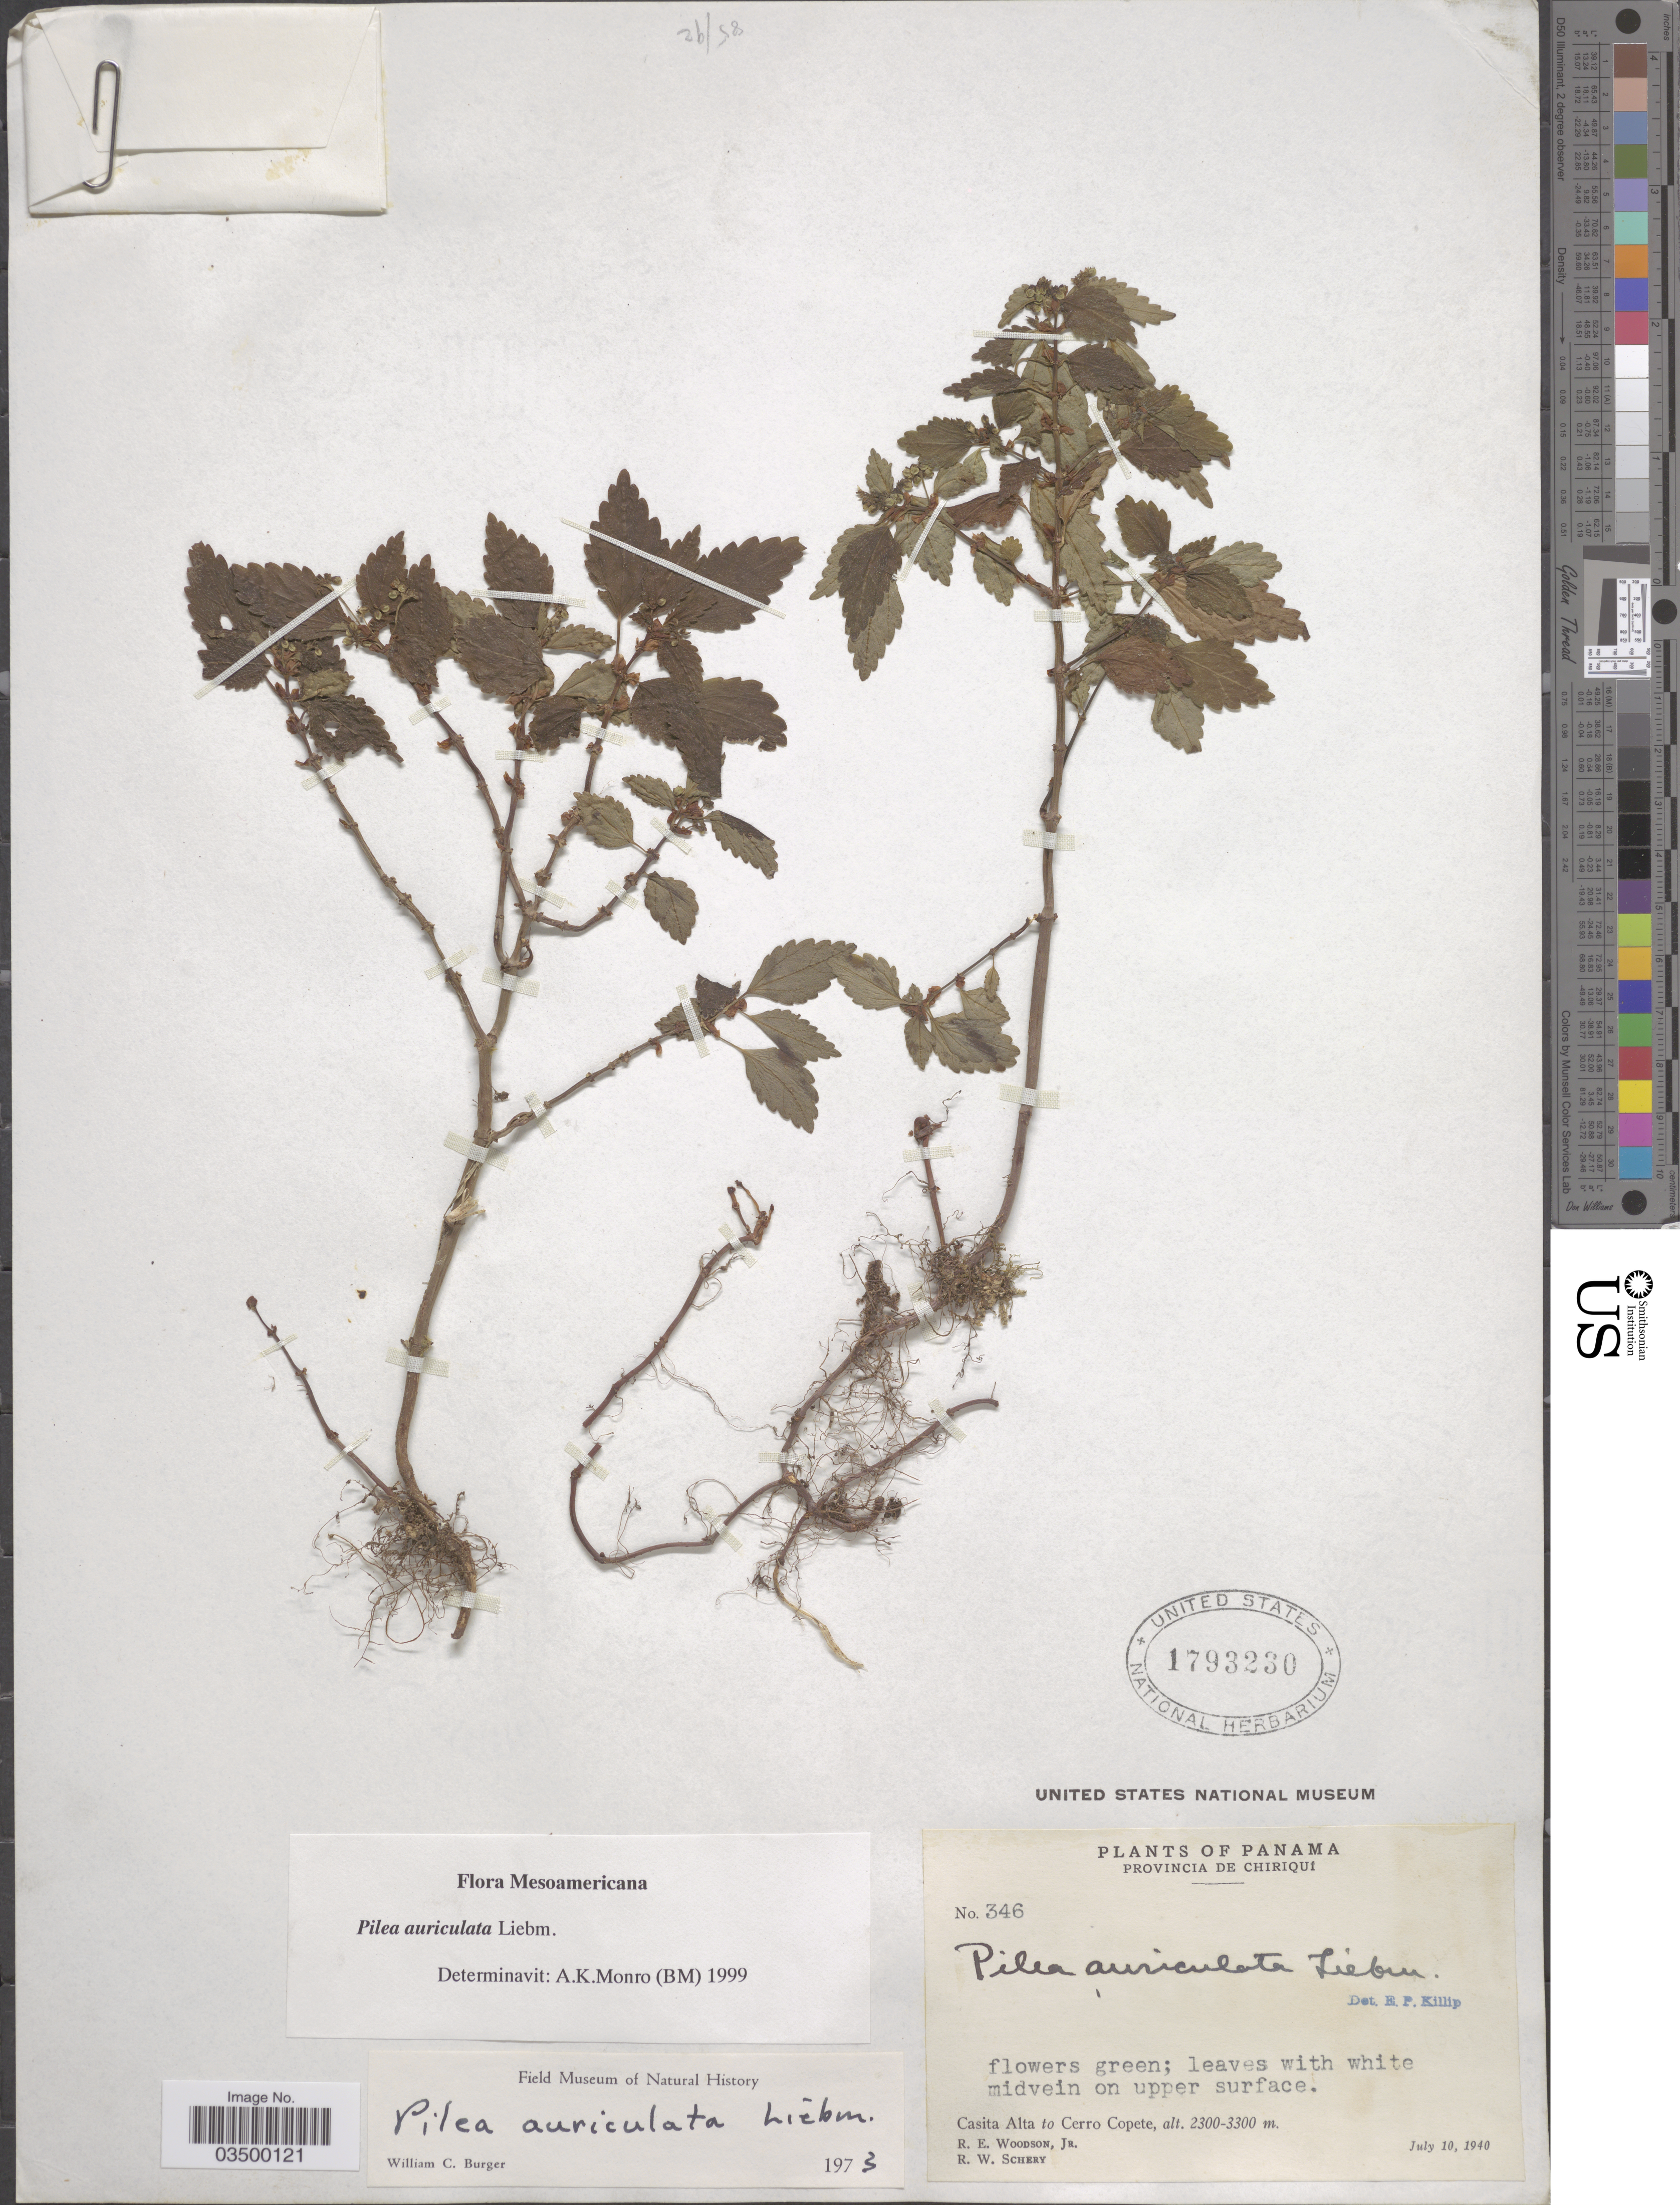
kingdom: Plantae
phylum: Tracheophyta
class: Magnoliopsida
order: Rosales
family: Urticaceae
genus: Pilea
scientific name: Pilea auriculata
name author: Liebm.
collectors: R. E. Woodson & R. W. Schery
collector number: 346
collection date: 1940-07-10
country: Panama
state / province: Chiriqui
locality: Casita Alta to Cerro Copete.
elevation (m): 2300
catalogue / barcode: US 1793230